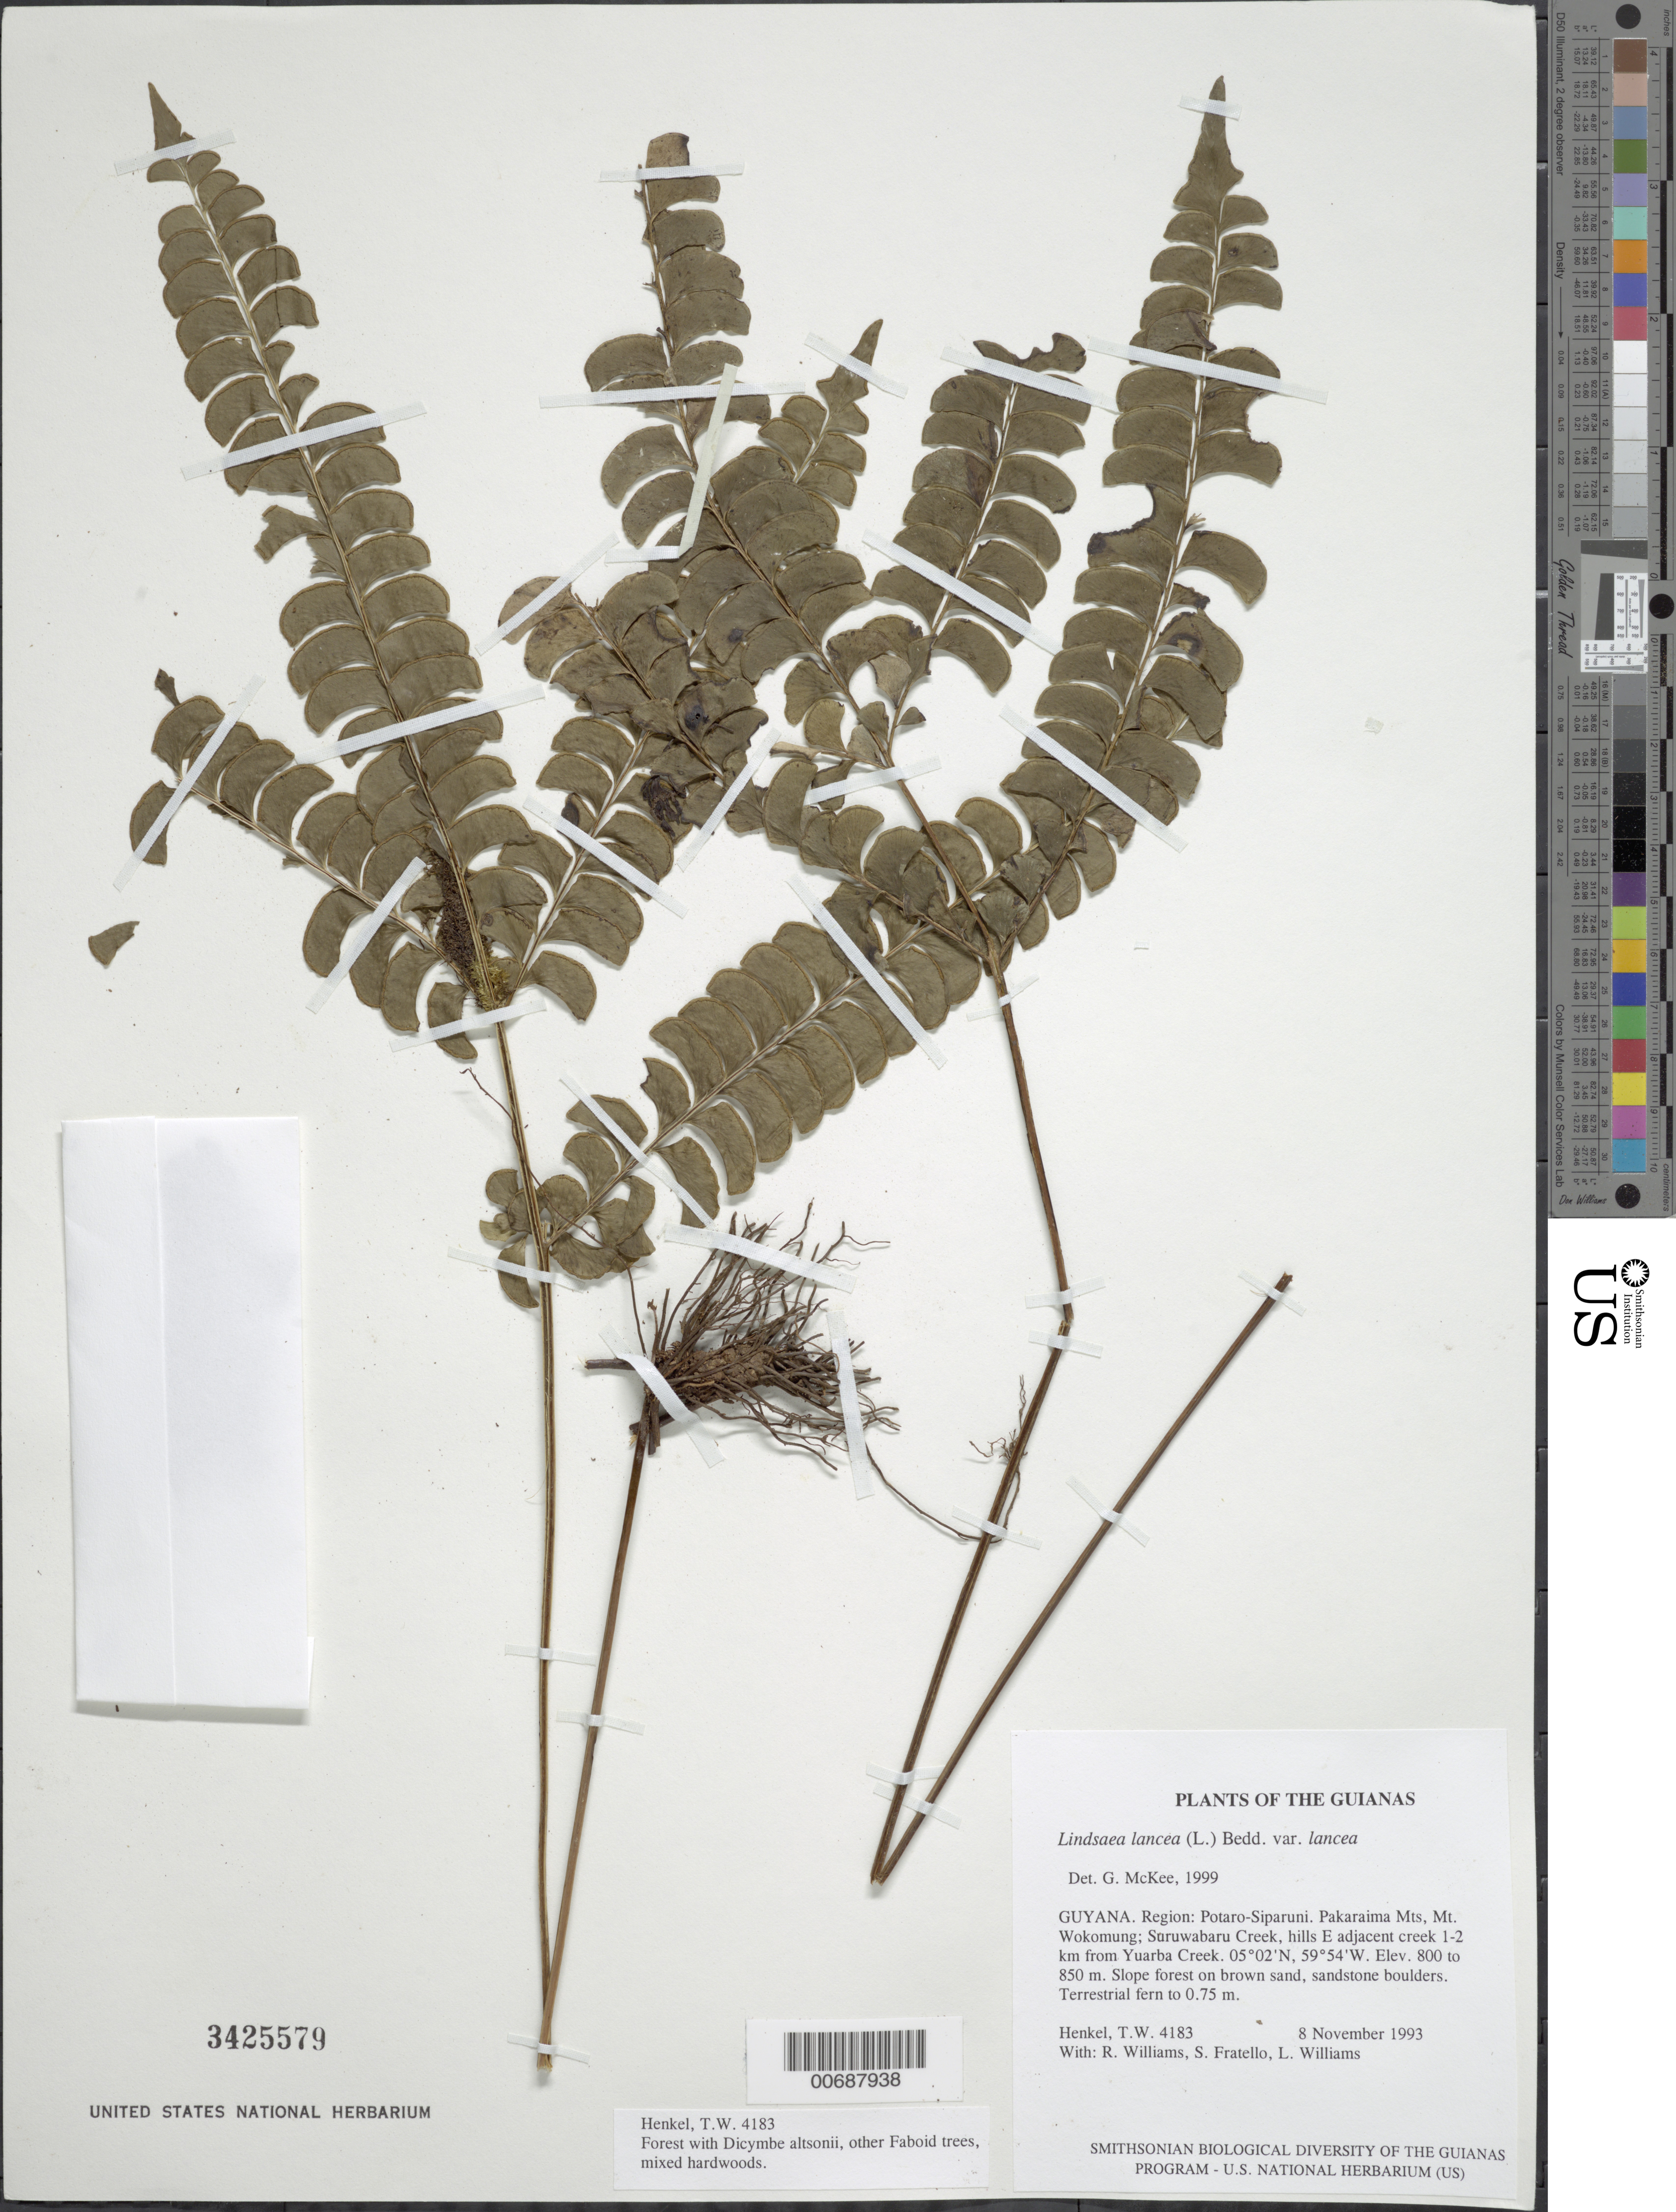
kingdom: Plantae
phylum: Tracheophyta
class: Polypodiopsida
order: Polypodiales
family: Lindsaeaceae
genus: Lindsaea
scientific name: Lindsaea lancea var. lancea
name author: (L.) Bedd.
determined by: McKee, G. S., (US), NMNH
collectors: T. Henkel, R. Williams, S. Fratello & L. Williams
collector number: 4183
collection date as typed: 8 November 1993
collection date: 1993-11-08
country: Guyana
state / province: Potaro-Siparuni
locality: Pakaraima Mts, Mt. Wokomung; Suruwabaru Creek, hills E adjacent creek 1-2 km from Yuarba Creek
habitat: Slope forest on brown sand, sandstone boulders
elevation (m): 800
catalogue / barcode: US 3425579